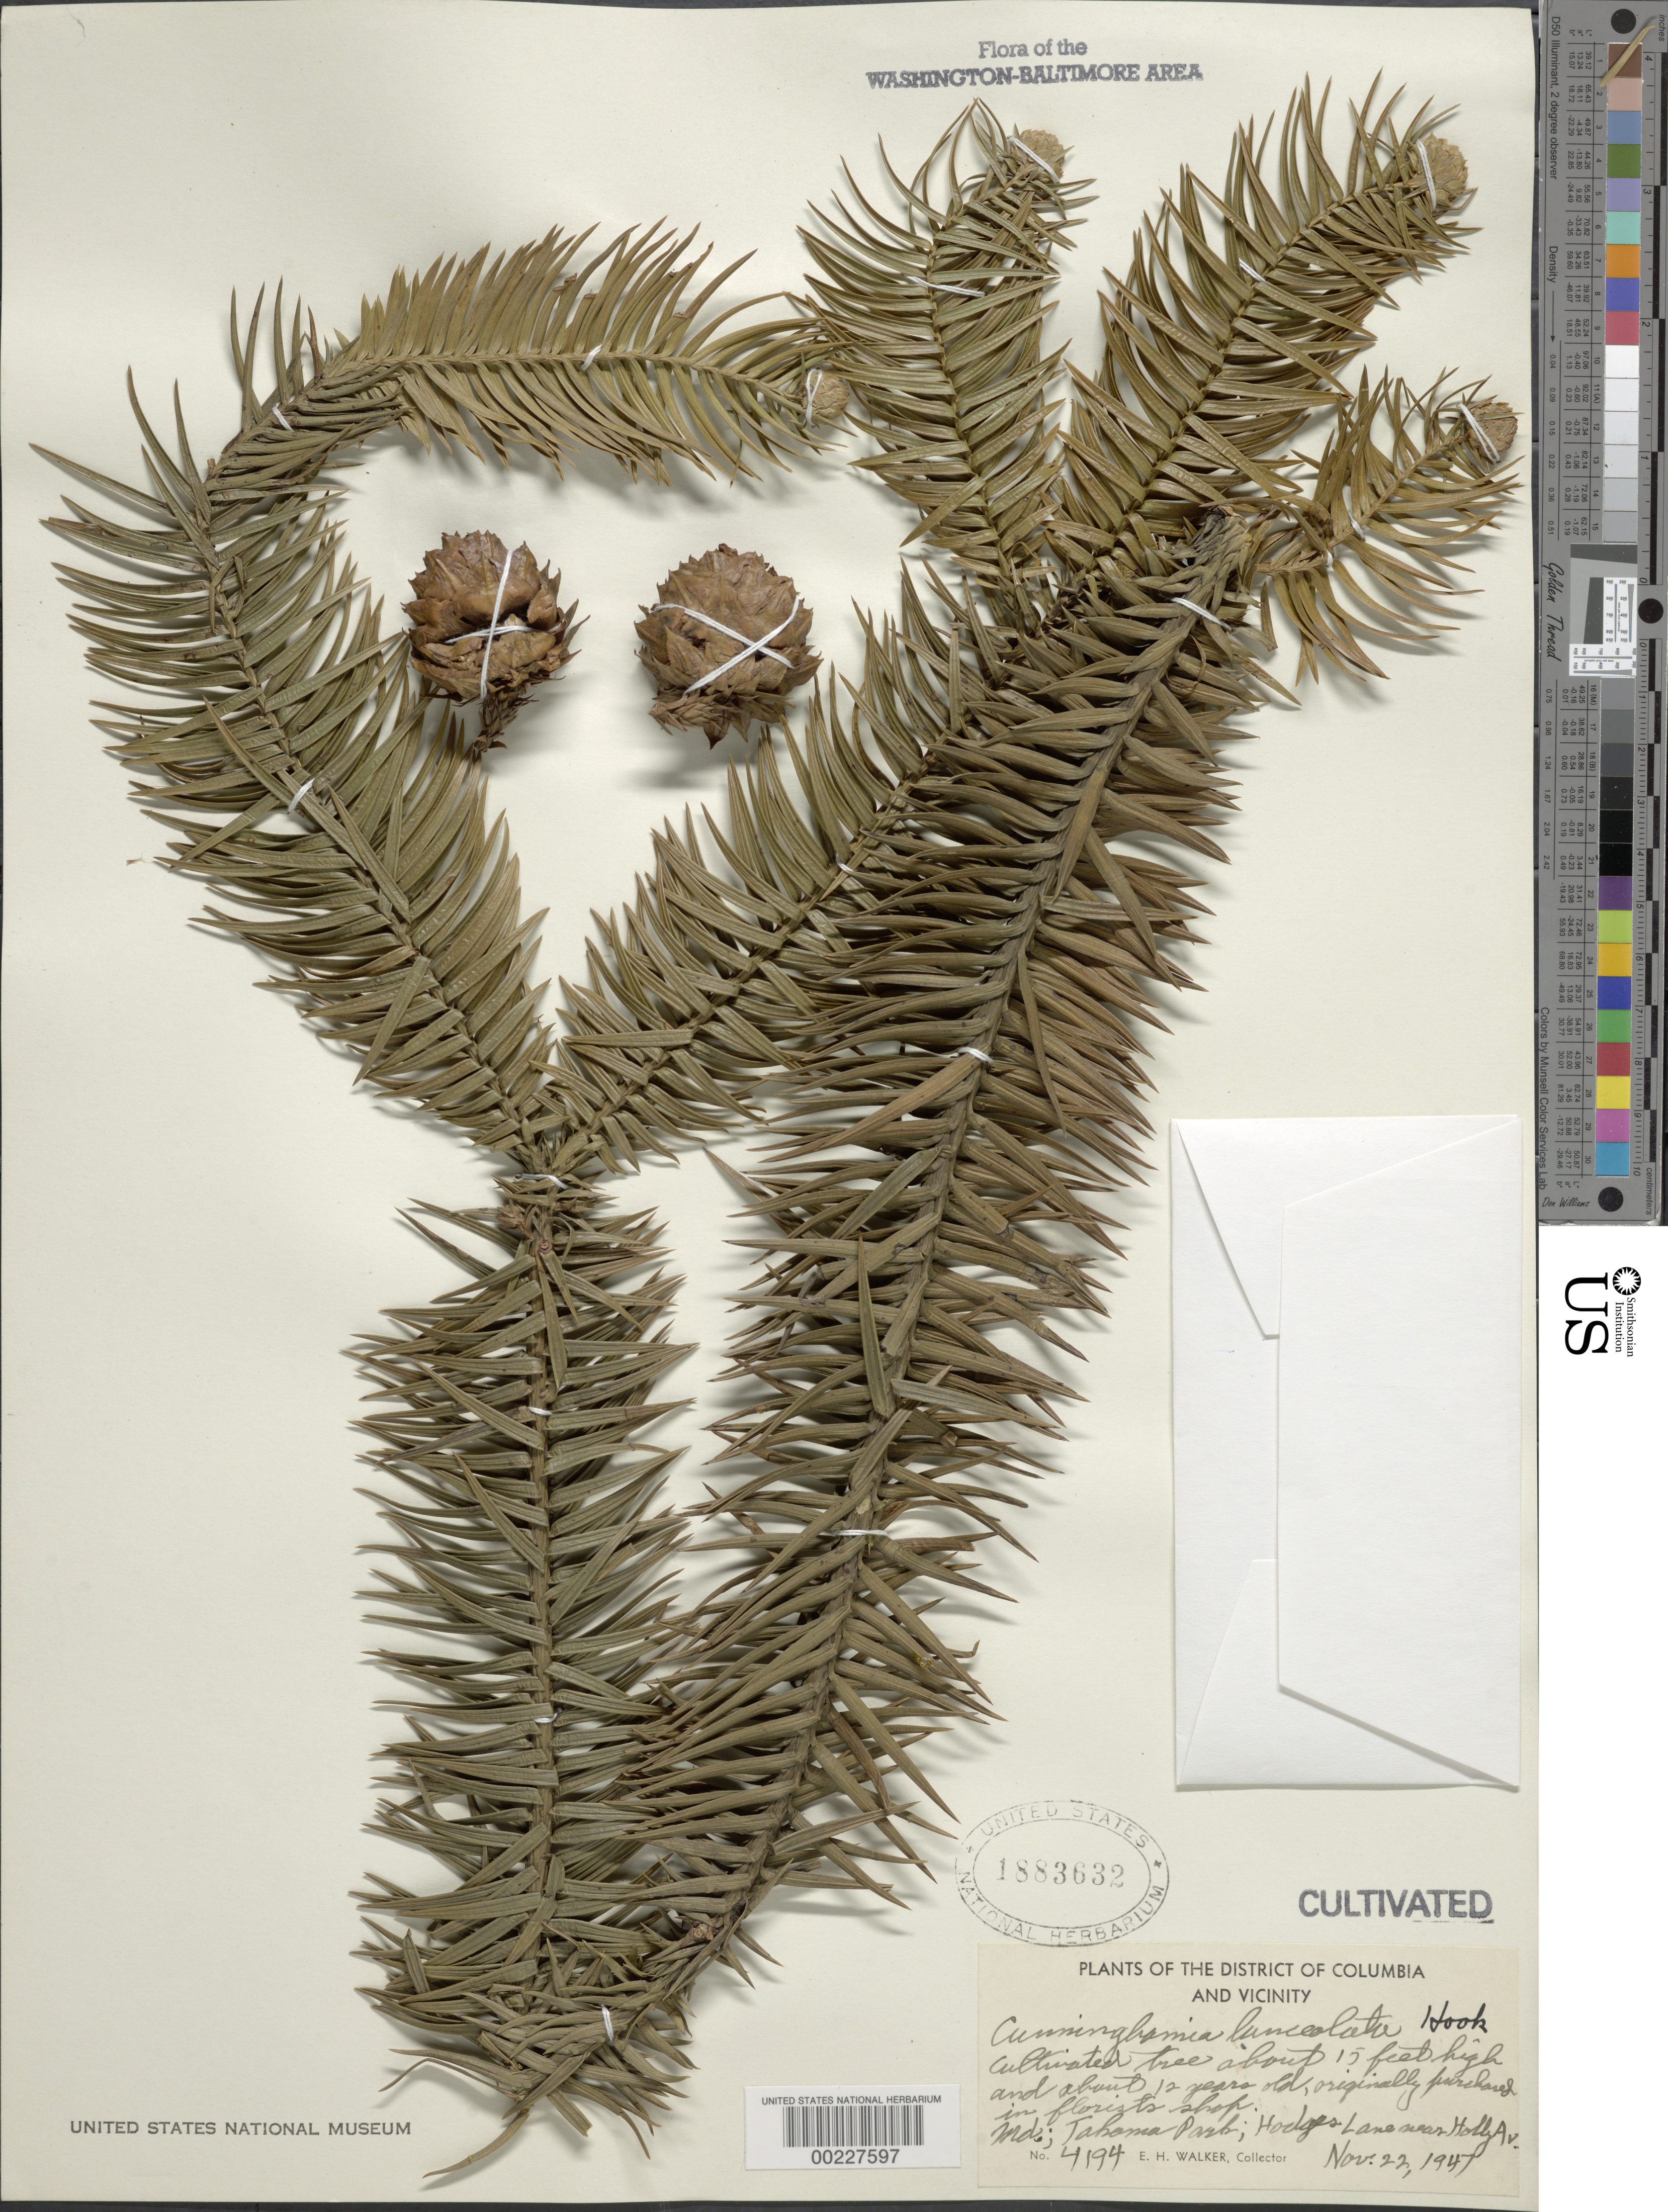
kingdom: Plantae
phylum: Tracheophyta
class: Pinopsida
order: Pinales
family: Cupressaceae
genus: Cunninghamia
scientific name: Cunninghamia lanceolata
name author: (Lamb.) Hook.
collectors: E. H. Walker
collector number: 4194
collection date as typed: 22 Nov 1947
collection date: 1947-11-22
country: United States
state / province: Maryland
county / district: Montgomery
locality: Takoma Park, Hodges Lane near Holly Ave.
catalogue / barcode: US 1883632